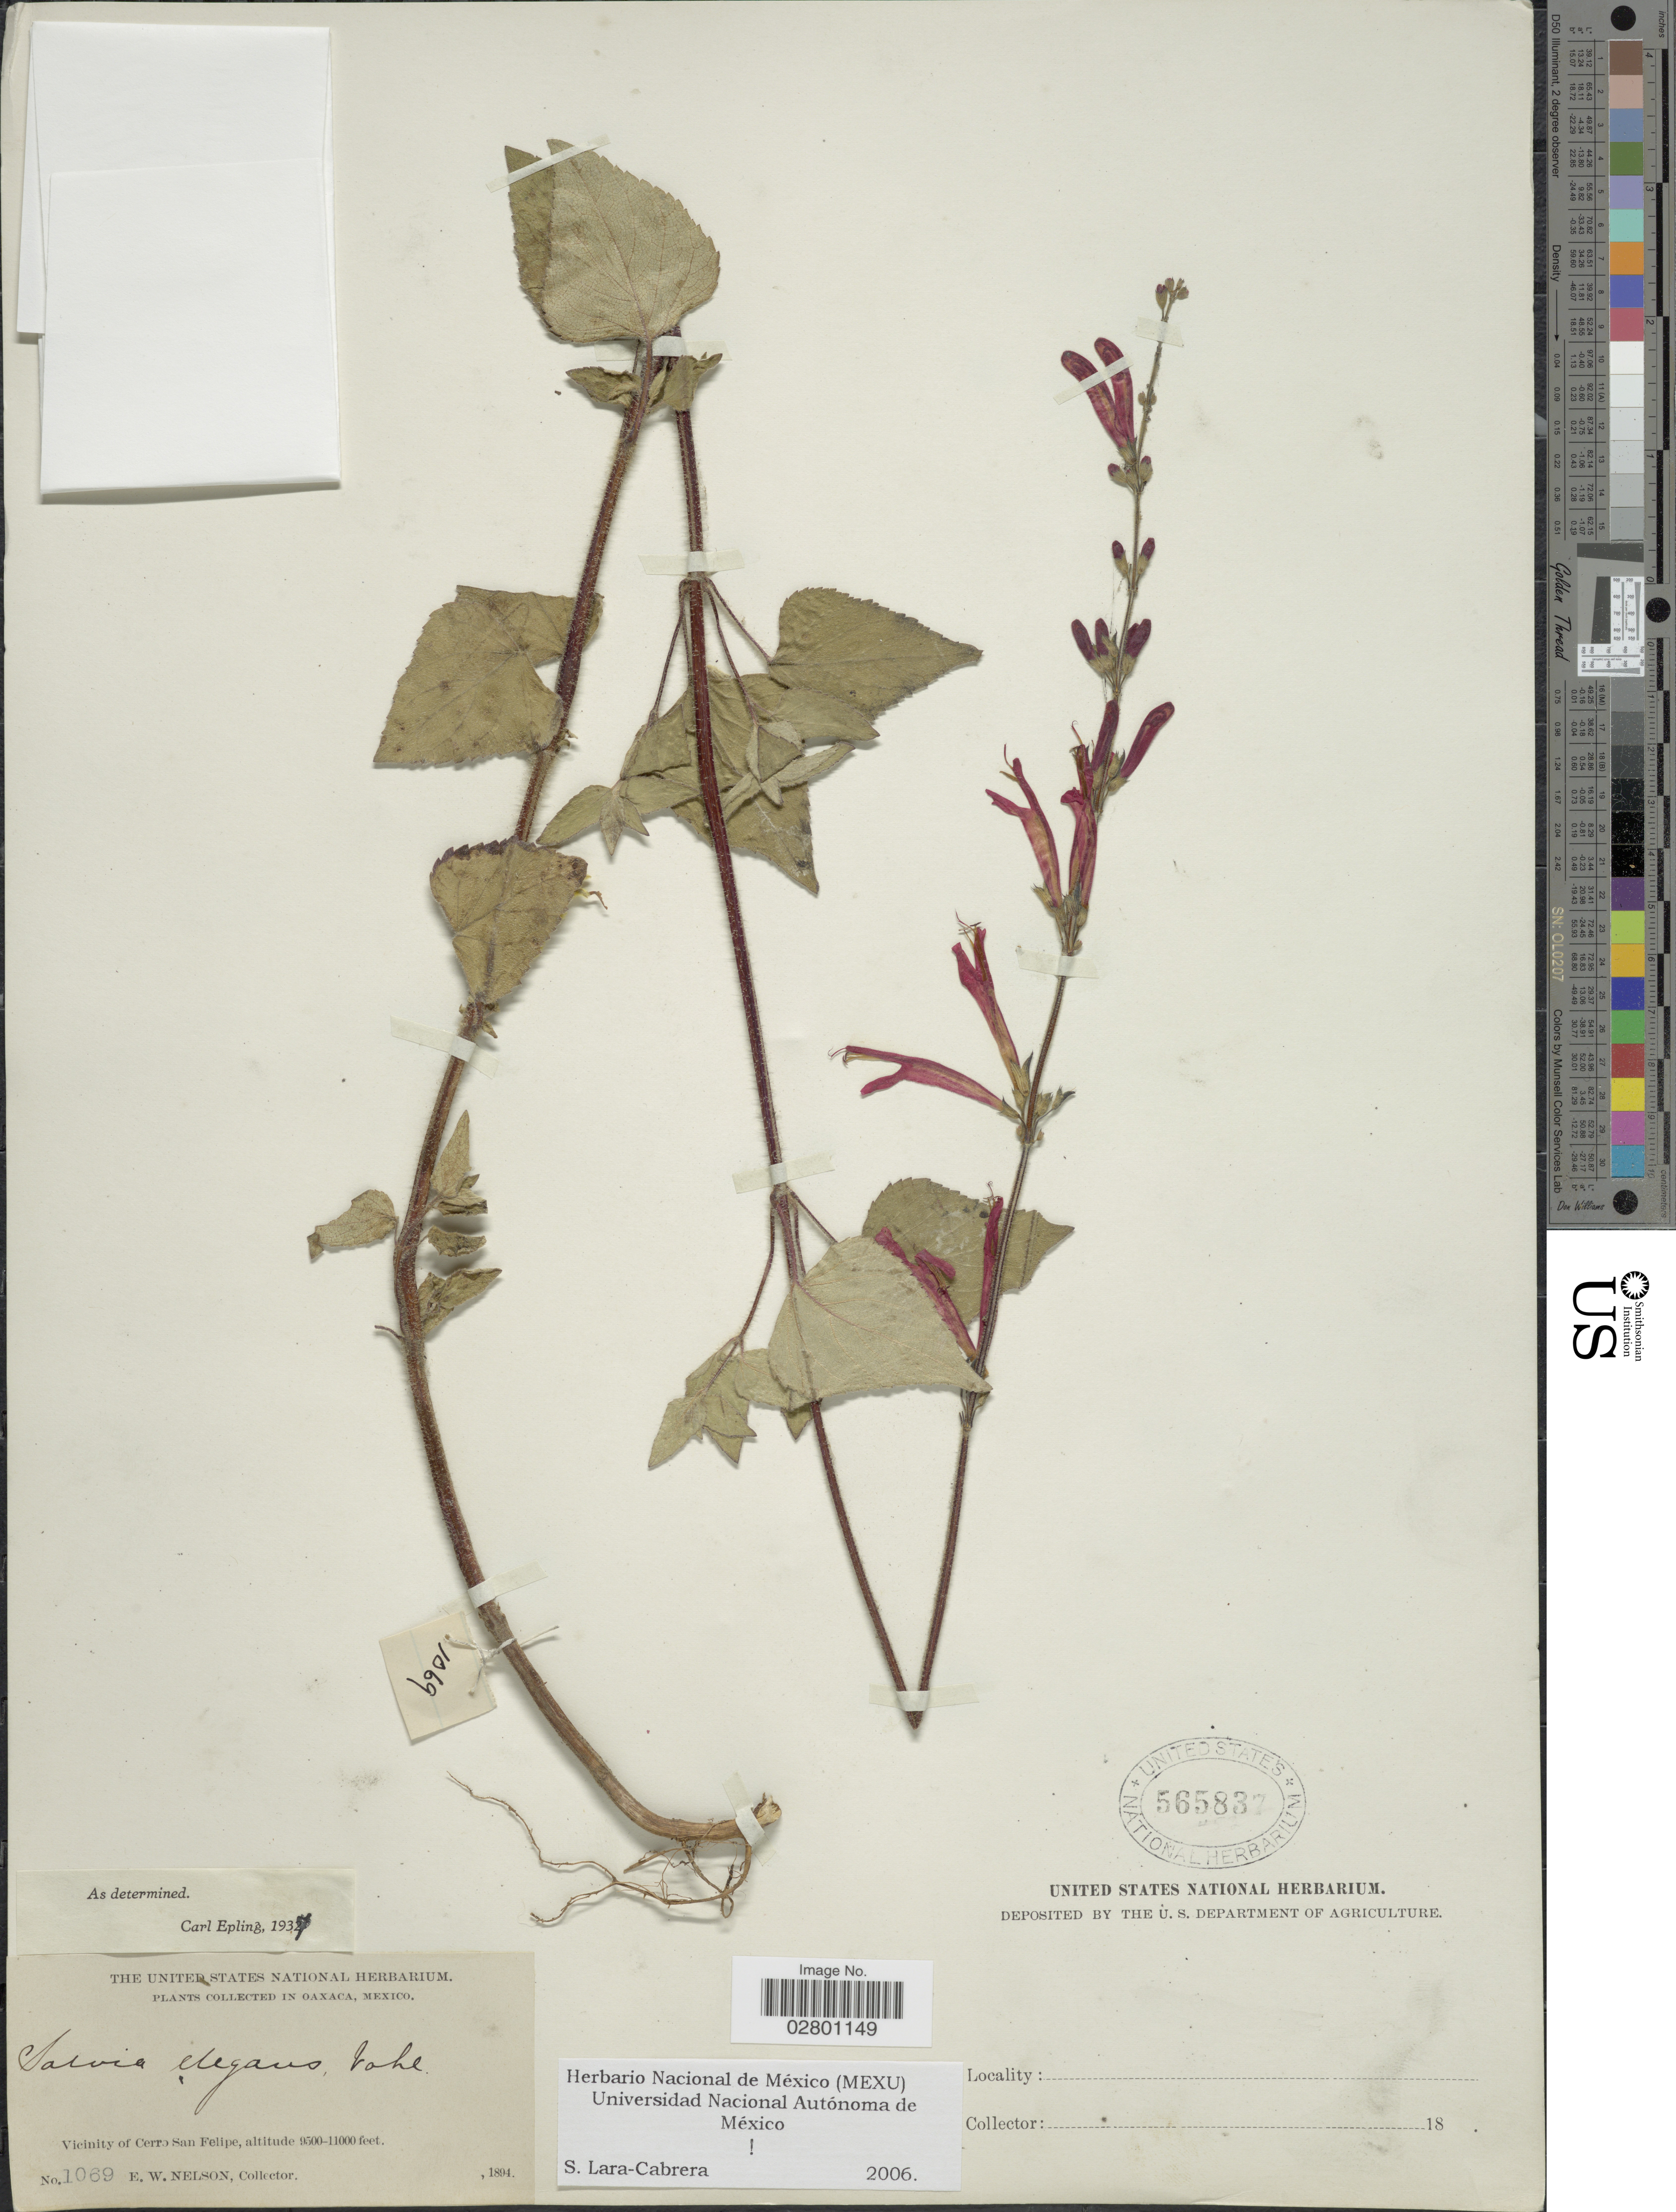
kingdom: Plantae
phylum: Tracheophyta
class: Magnoliopsida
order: Lamiales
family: Lamiaceae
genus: Salvia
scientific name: Salvia elegans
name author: Vahl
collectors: E. W. Nelson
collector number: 1069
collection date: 1894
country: Mexico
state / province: Oaxaca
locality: Vicinity of Cerro San Felipe.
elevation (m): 2896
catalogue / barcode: US 565837